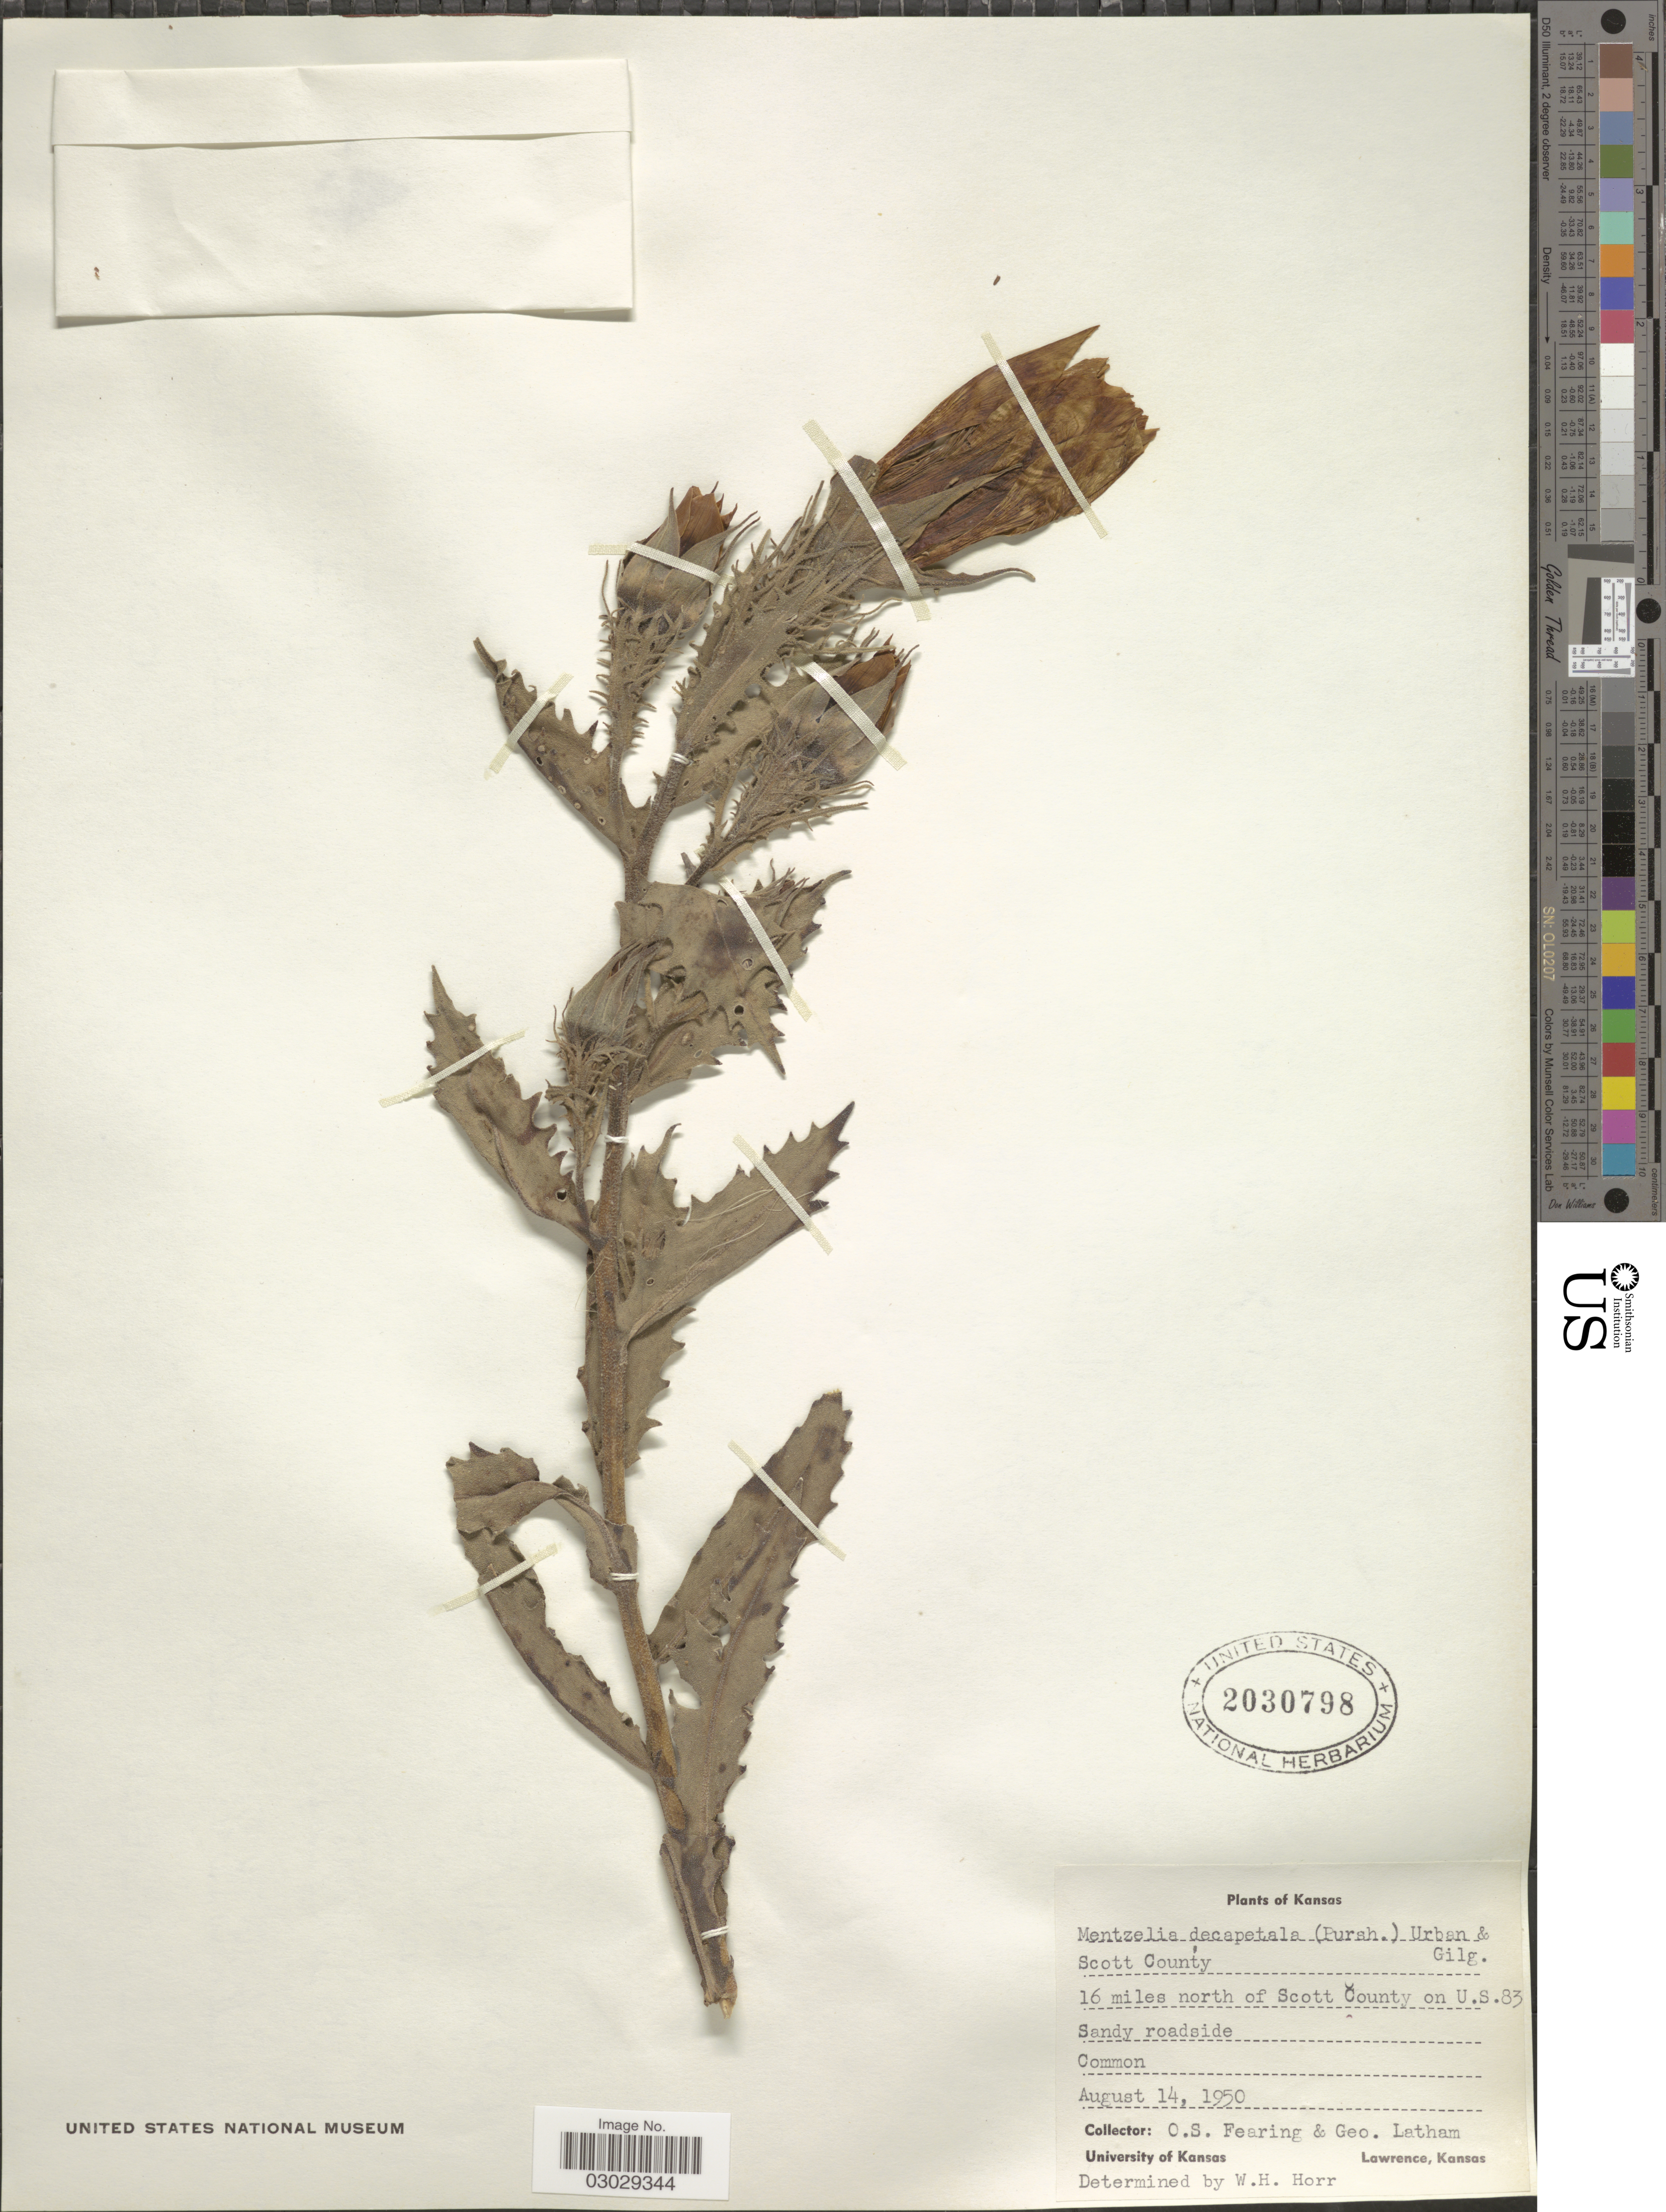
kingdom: Plantae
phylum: Tracheophyta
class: Magnoliopsida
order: Cornales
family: Loasaceae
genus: Mentzelia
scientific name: Mentzelia decapetala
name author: (Sims) Urb.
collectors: O. S. Fearing & G. Latham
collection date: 1950-08-14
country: United States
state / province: Kansas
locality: Scott County. 16 miles north of Scott County on U.S. 83. Sandy roadside.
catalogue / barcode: US 2030798